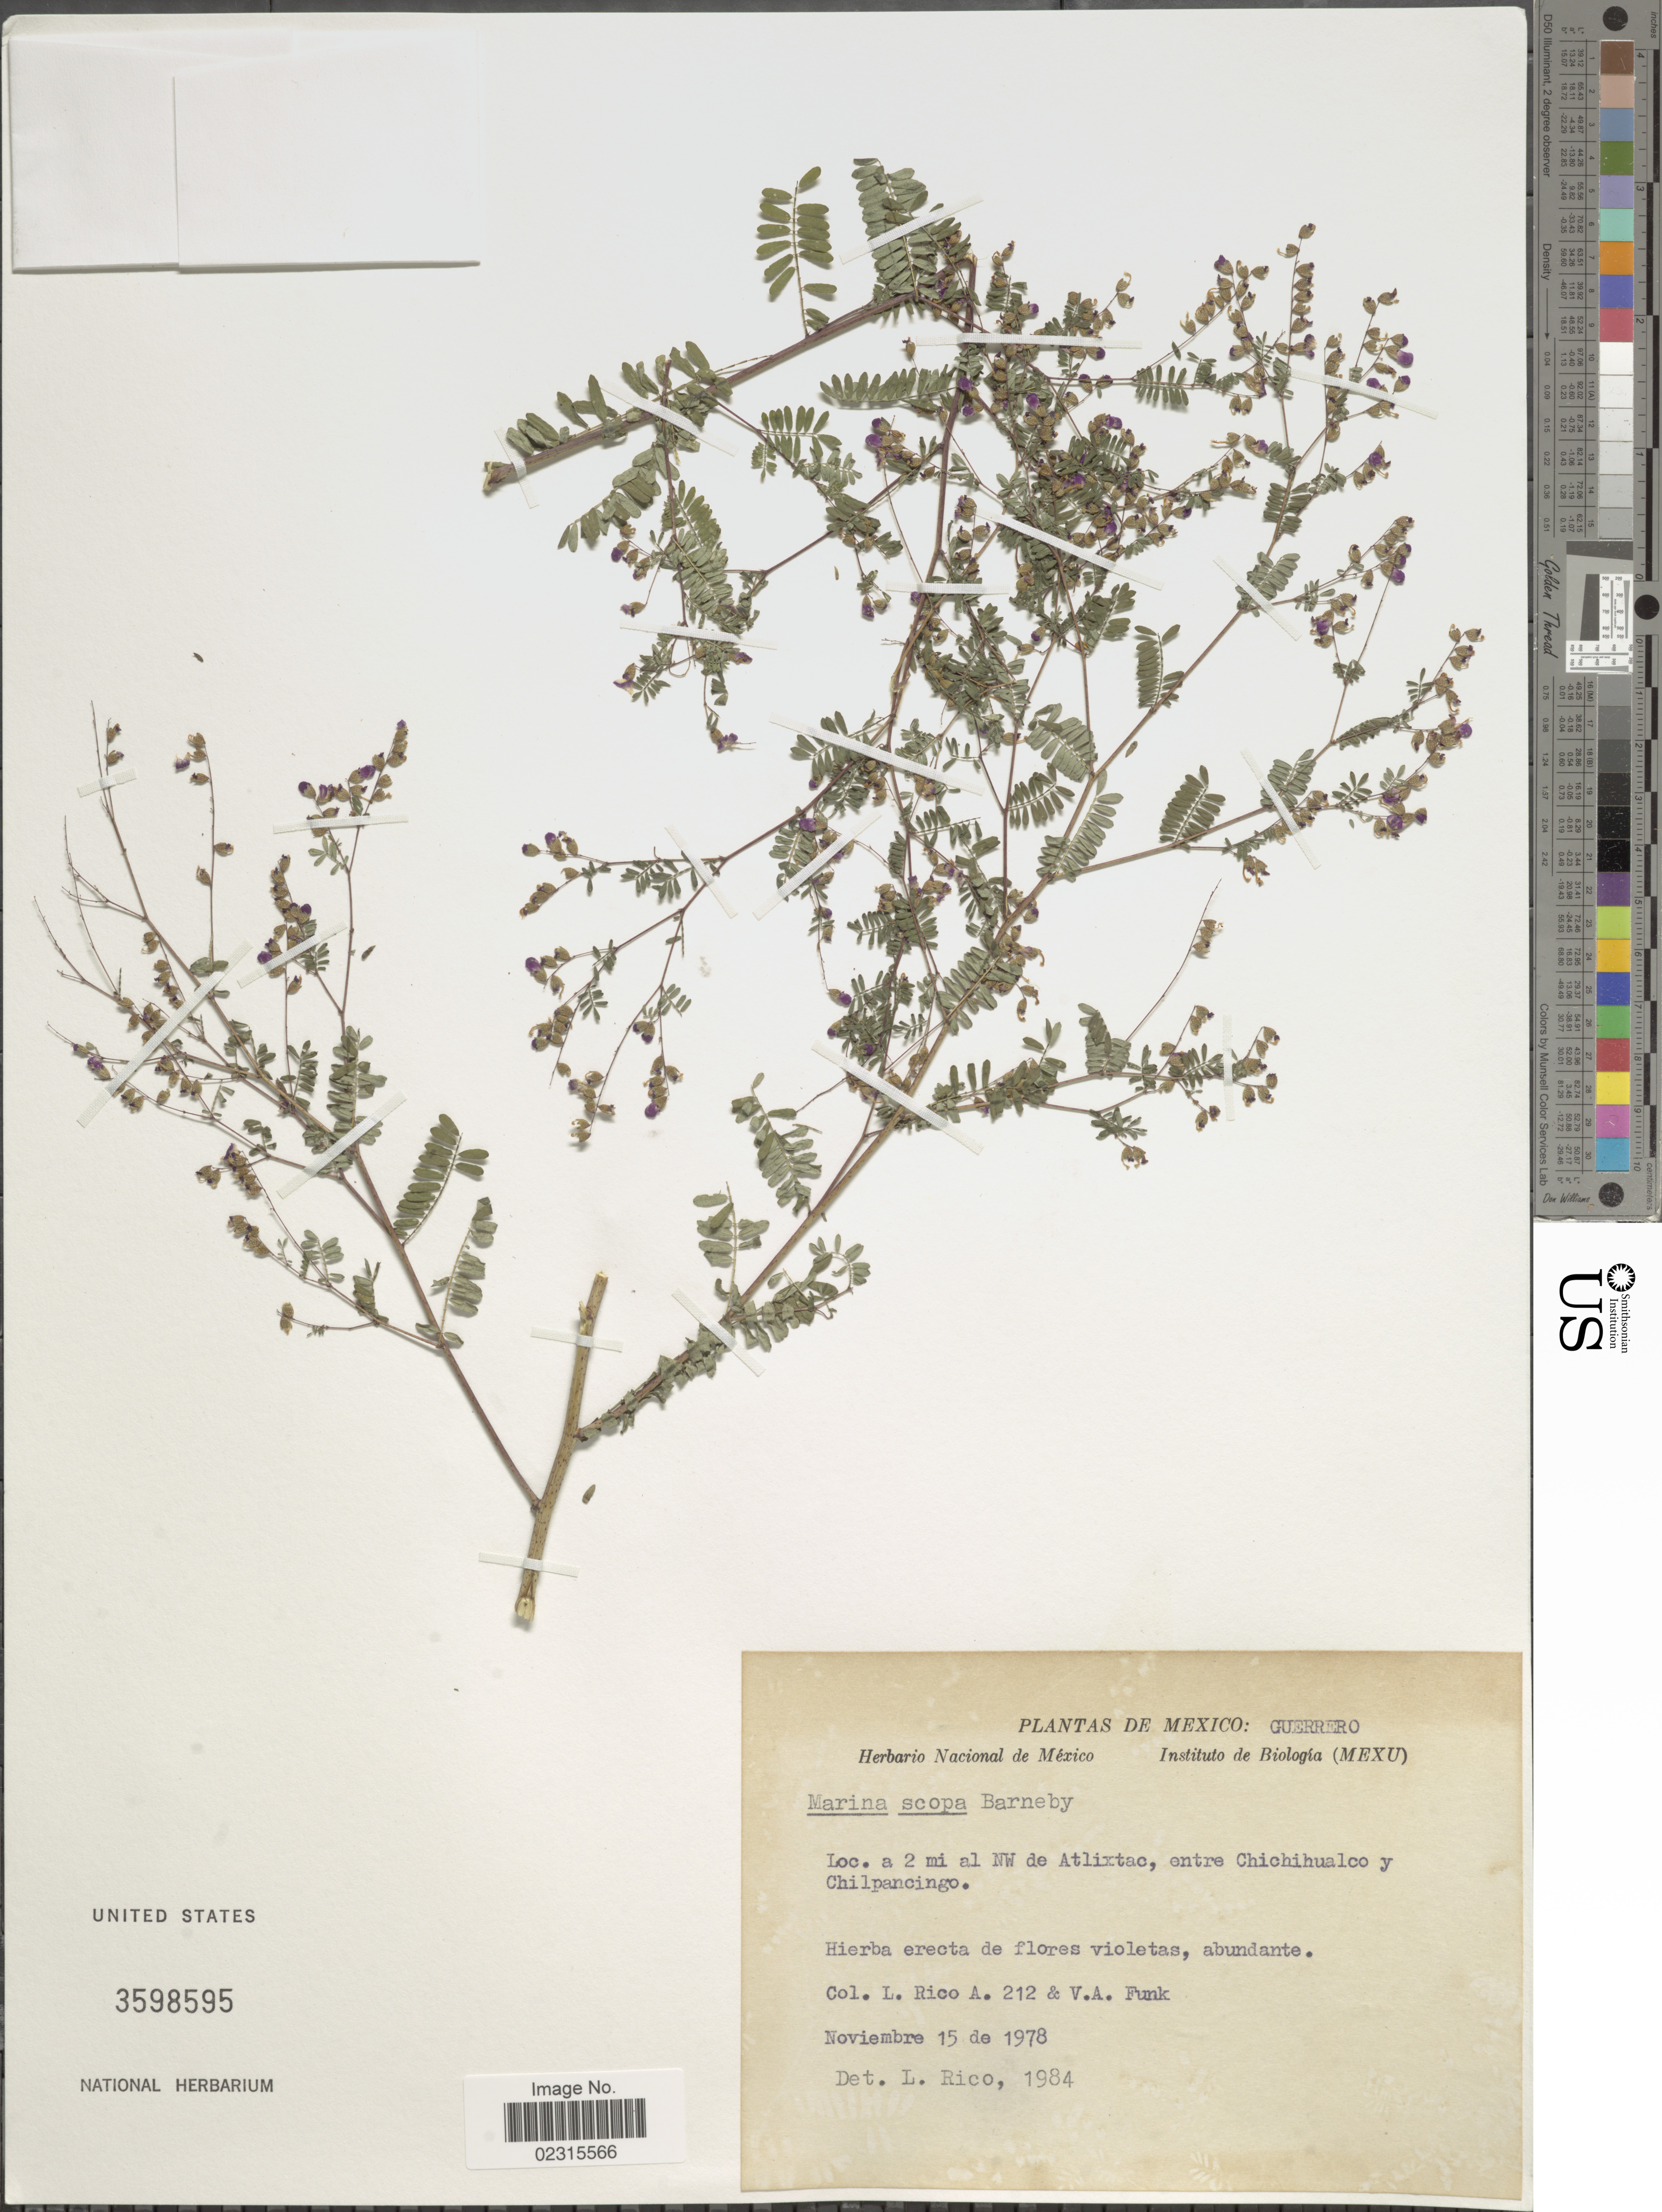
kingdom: Plantae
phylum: Tracheophyta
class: Magnoliopsida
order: Fabales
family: Fabaceae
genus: Marina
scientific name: Marina scopa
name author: Barneby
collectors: M. Rico Arce & V. Funk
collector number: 212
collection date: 1978-11-15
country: Mexico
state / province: Guerrero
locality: Guerrero, 2 mi al Nw de Atlixtac, entre Chichihualco y Chilpancingo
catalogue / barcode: US 3598595